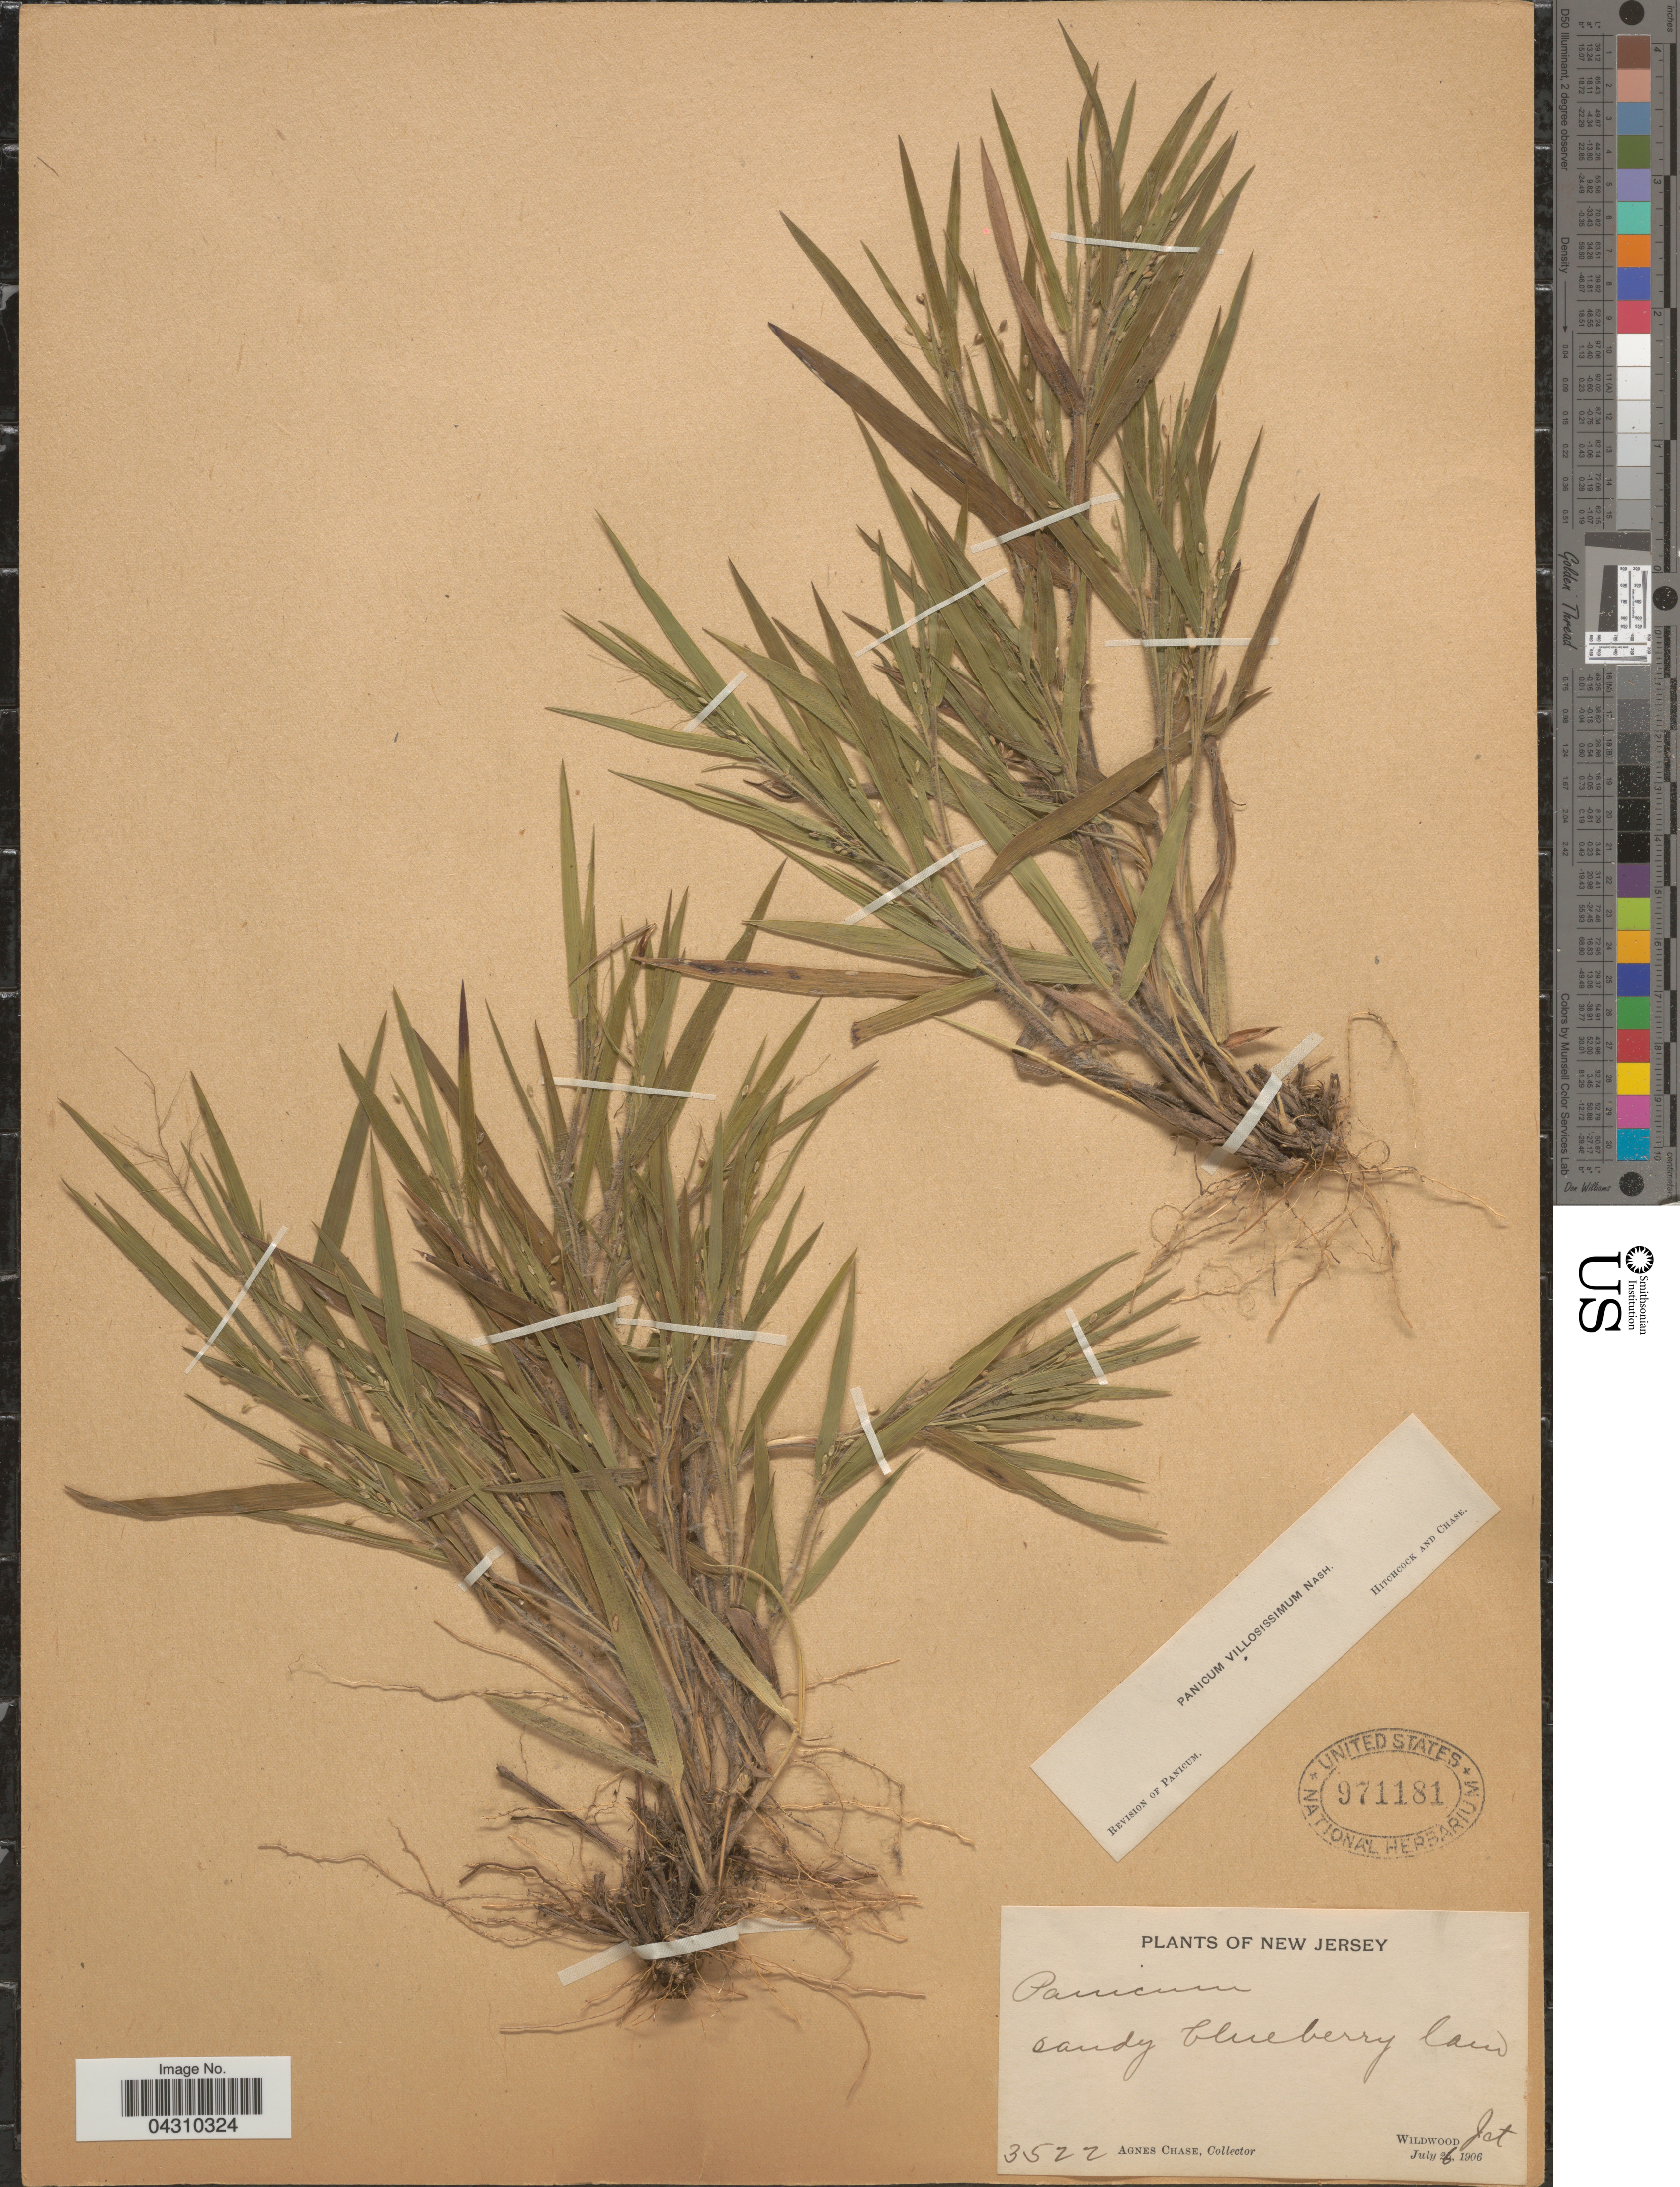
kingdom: Plantae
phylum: Tracheophyta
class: Liliopsida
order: Poales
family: Poaceae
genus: Dichanthelium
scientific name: Dichanthelium acuminatum var. acuminatum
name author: (Sw.) Gould & C.A. Clark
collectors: A. Chase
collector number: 3522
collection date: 1906-07-06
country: United States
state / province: New Jersey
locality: Sandy blueberry land. Wildwood Jct.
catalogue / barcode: US 971181